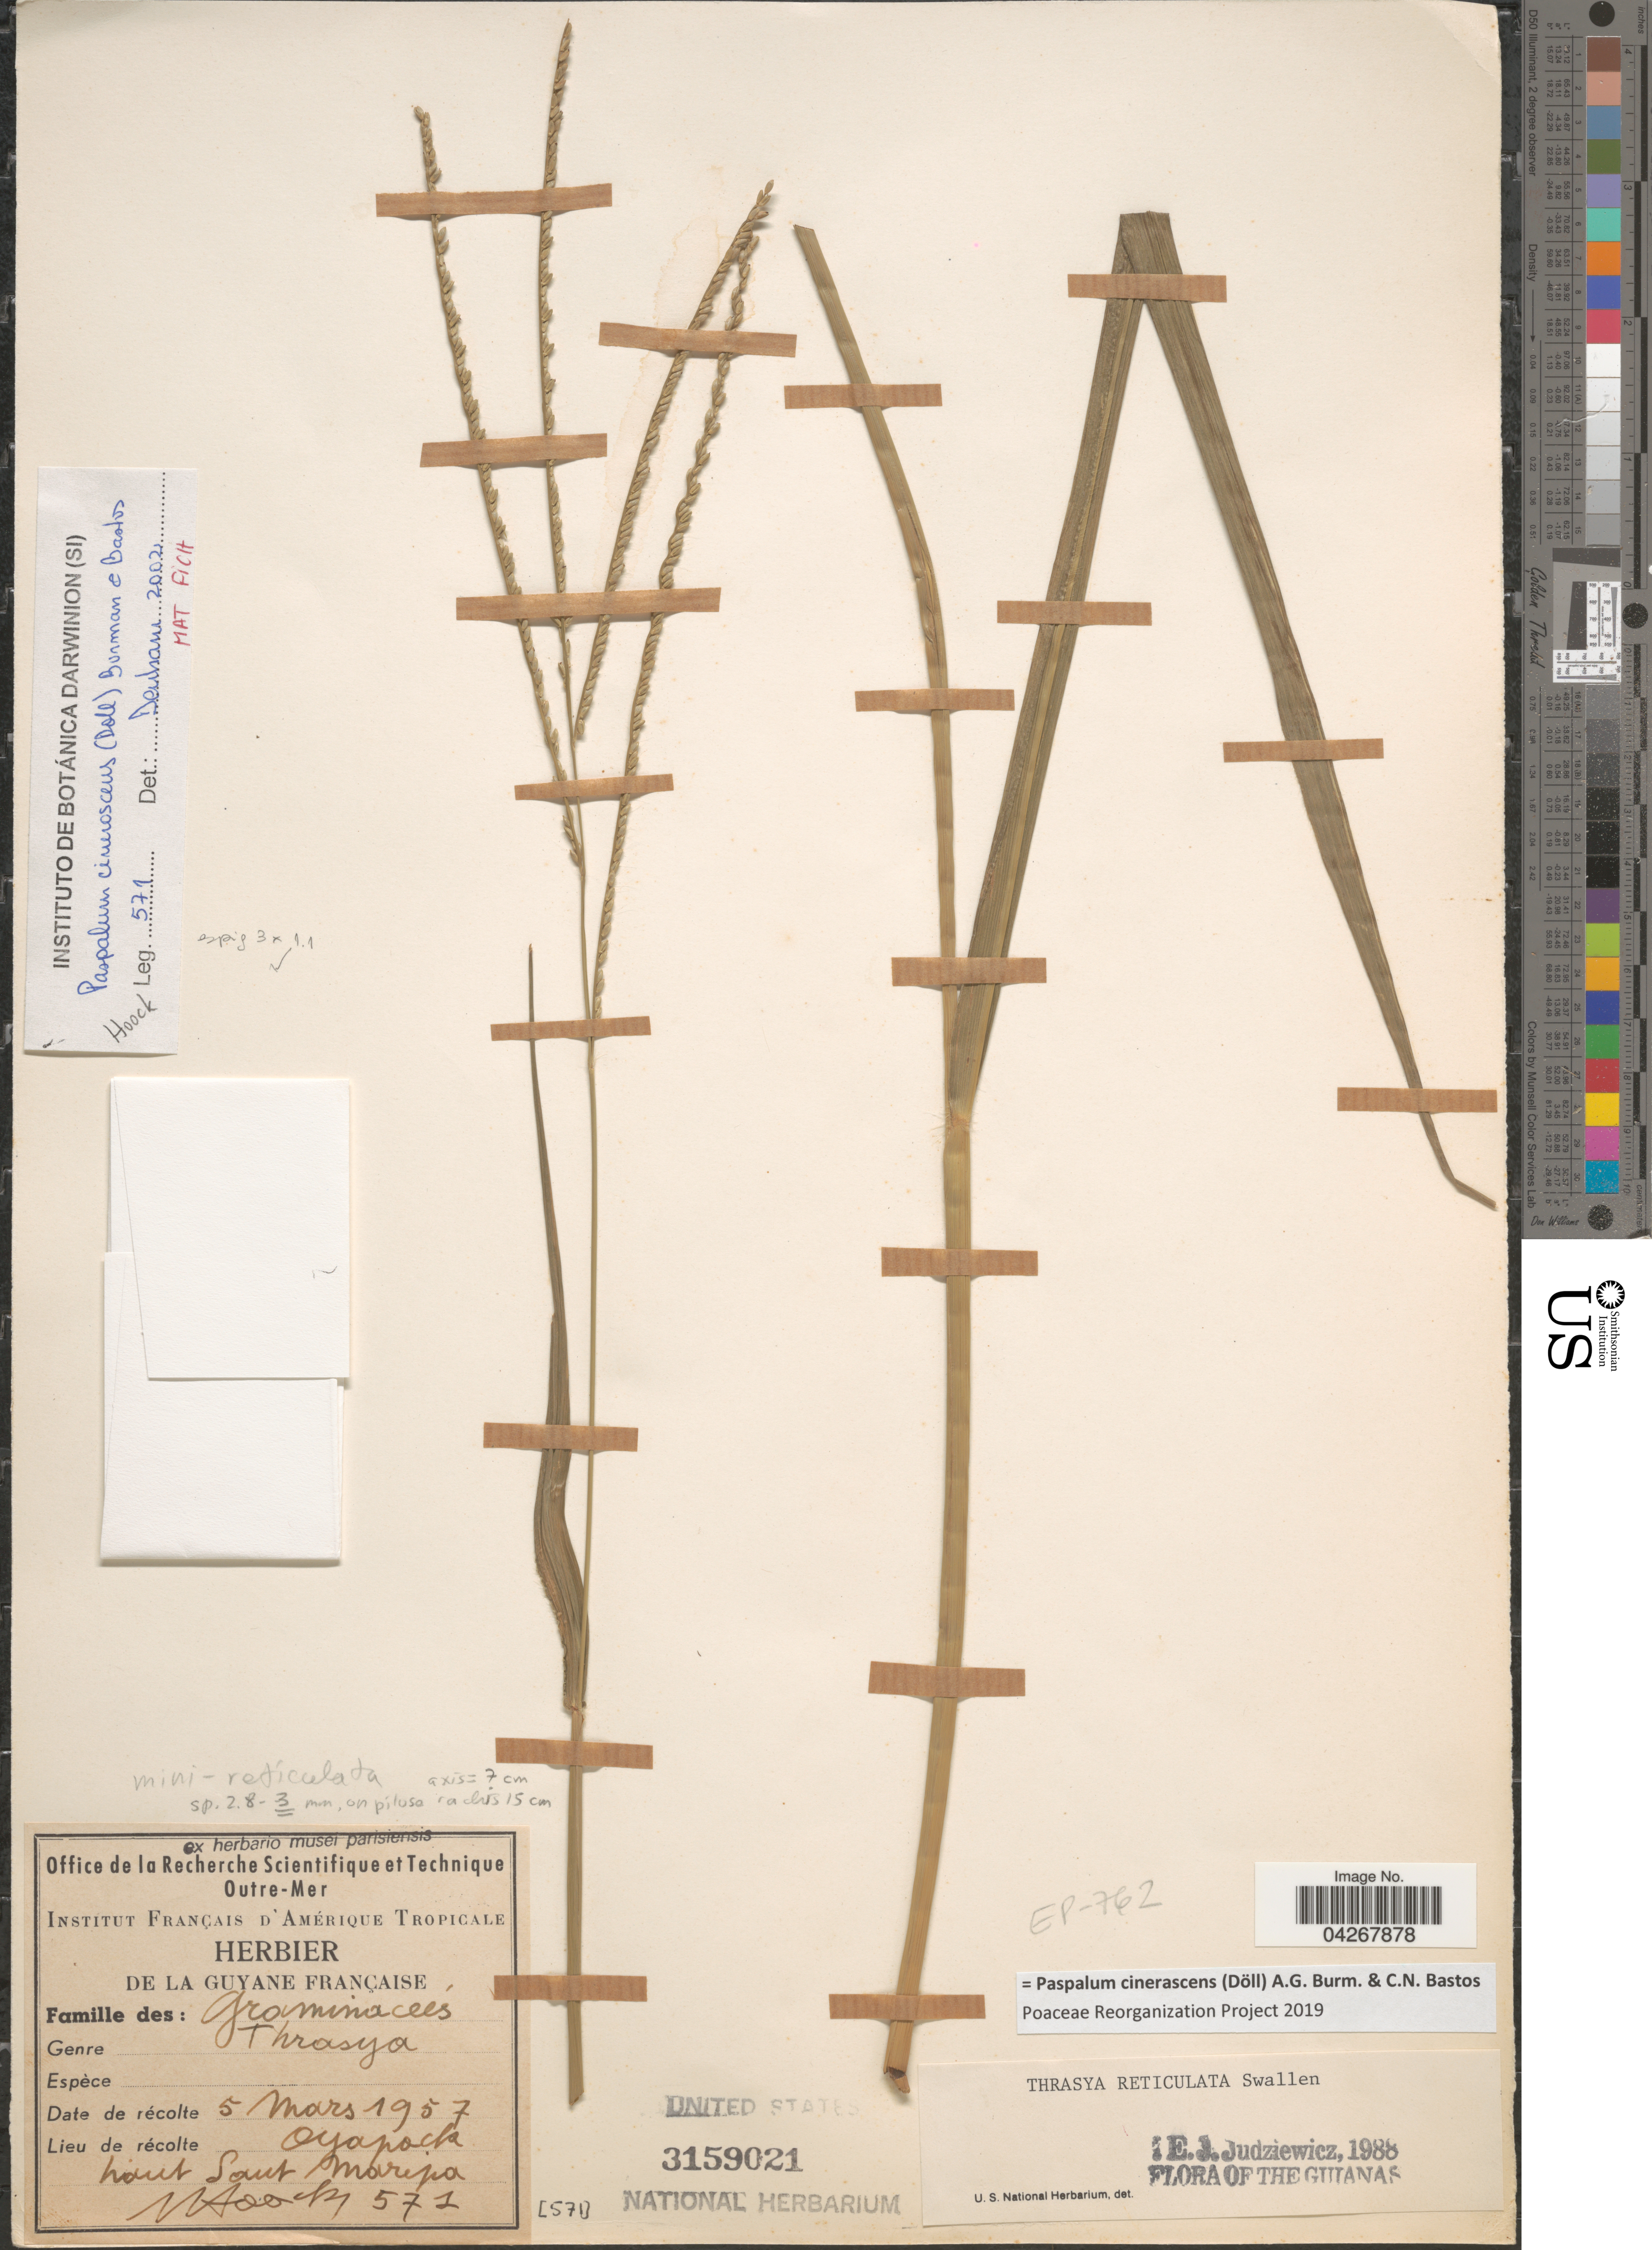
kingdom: Plantae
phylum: Tracheophyta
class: Liliopsida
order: Poales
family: Poaceae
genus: Paspalum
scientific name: Paspalum cinerascens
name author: (Döll) A.G. Burm. & C.N. Bastos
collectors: J. Hoock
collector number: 571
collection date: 1957-03-05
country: French Guiana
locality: Oyapock haut Saut Maripa.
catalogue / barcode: US 3159021